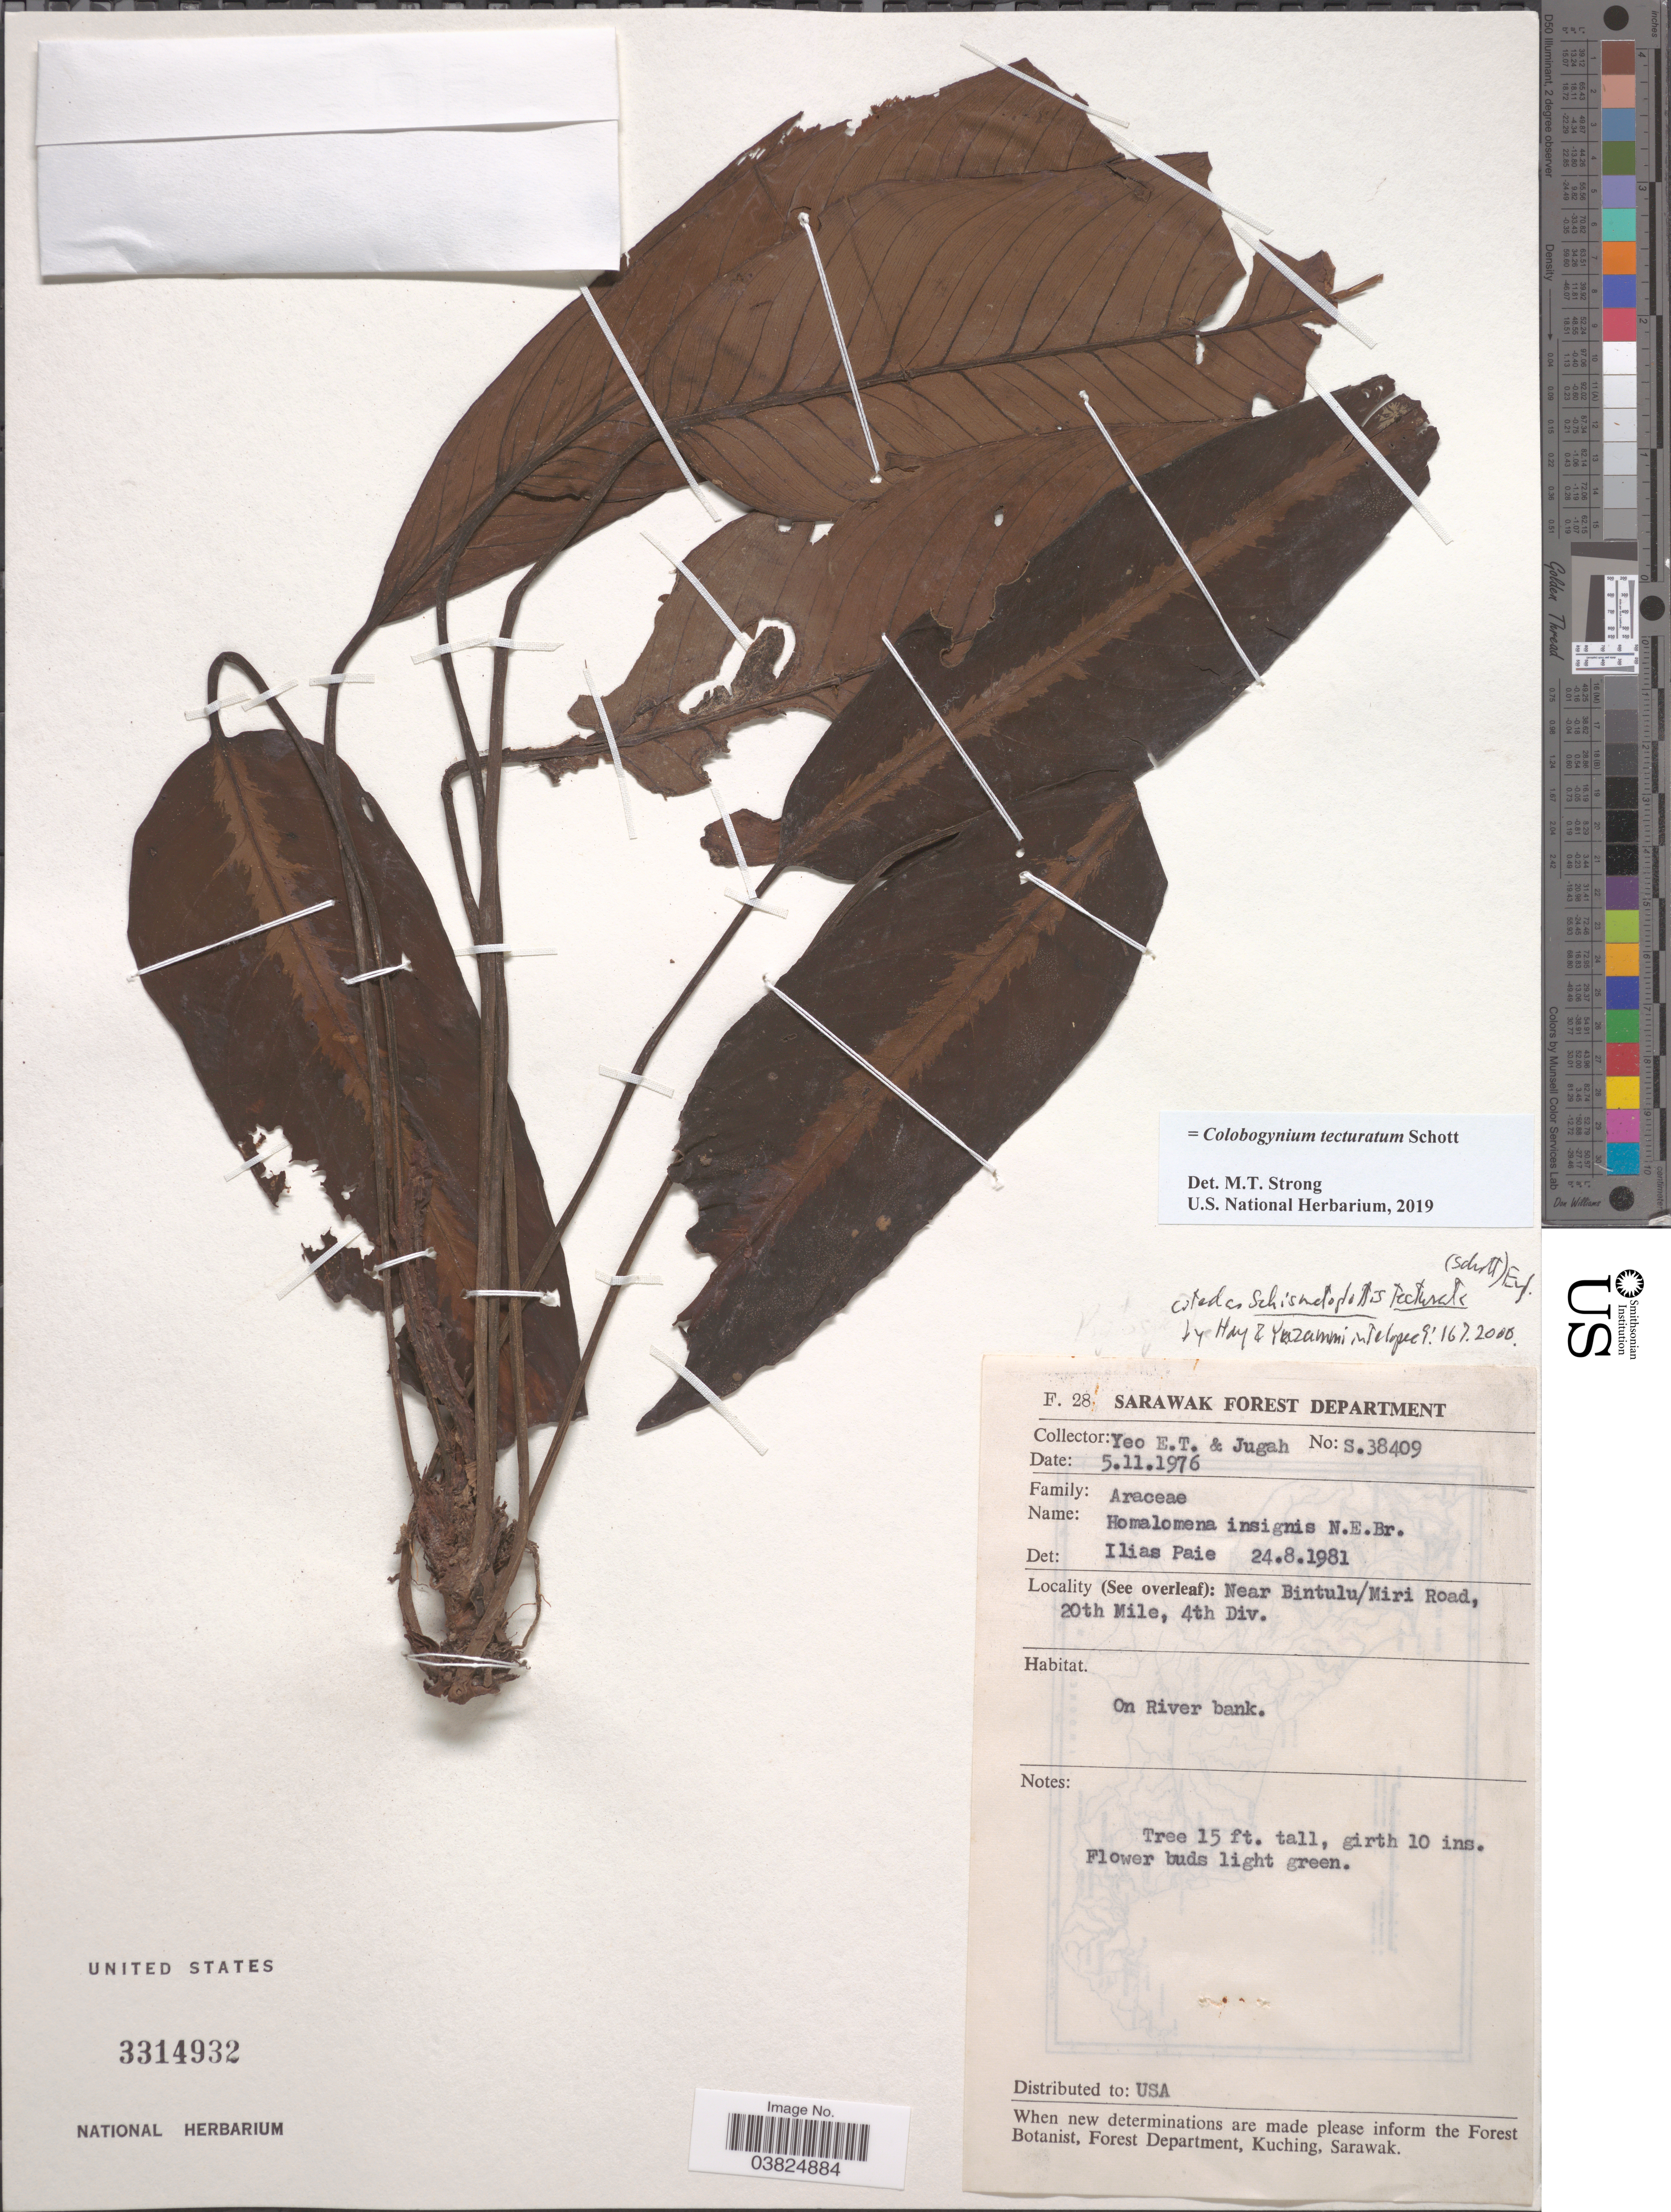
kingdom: Plantae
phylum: Tracheophyta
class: Liliopsida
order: Alismatales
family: Araceae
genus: Colobogynium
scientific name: Colobogynium tecturatum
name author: Schott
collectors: E. Yeo & Jugah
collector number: S38409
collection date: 1976-11-05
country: Malaysia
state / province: Sarawak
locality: Near Bintulu/Miri Road, 20th Mile, 4th Div.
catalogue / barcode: US 3314932